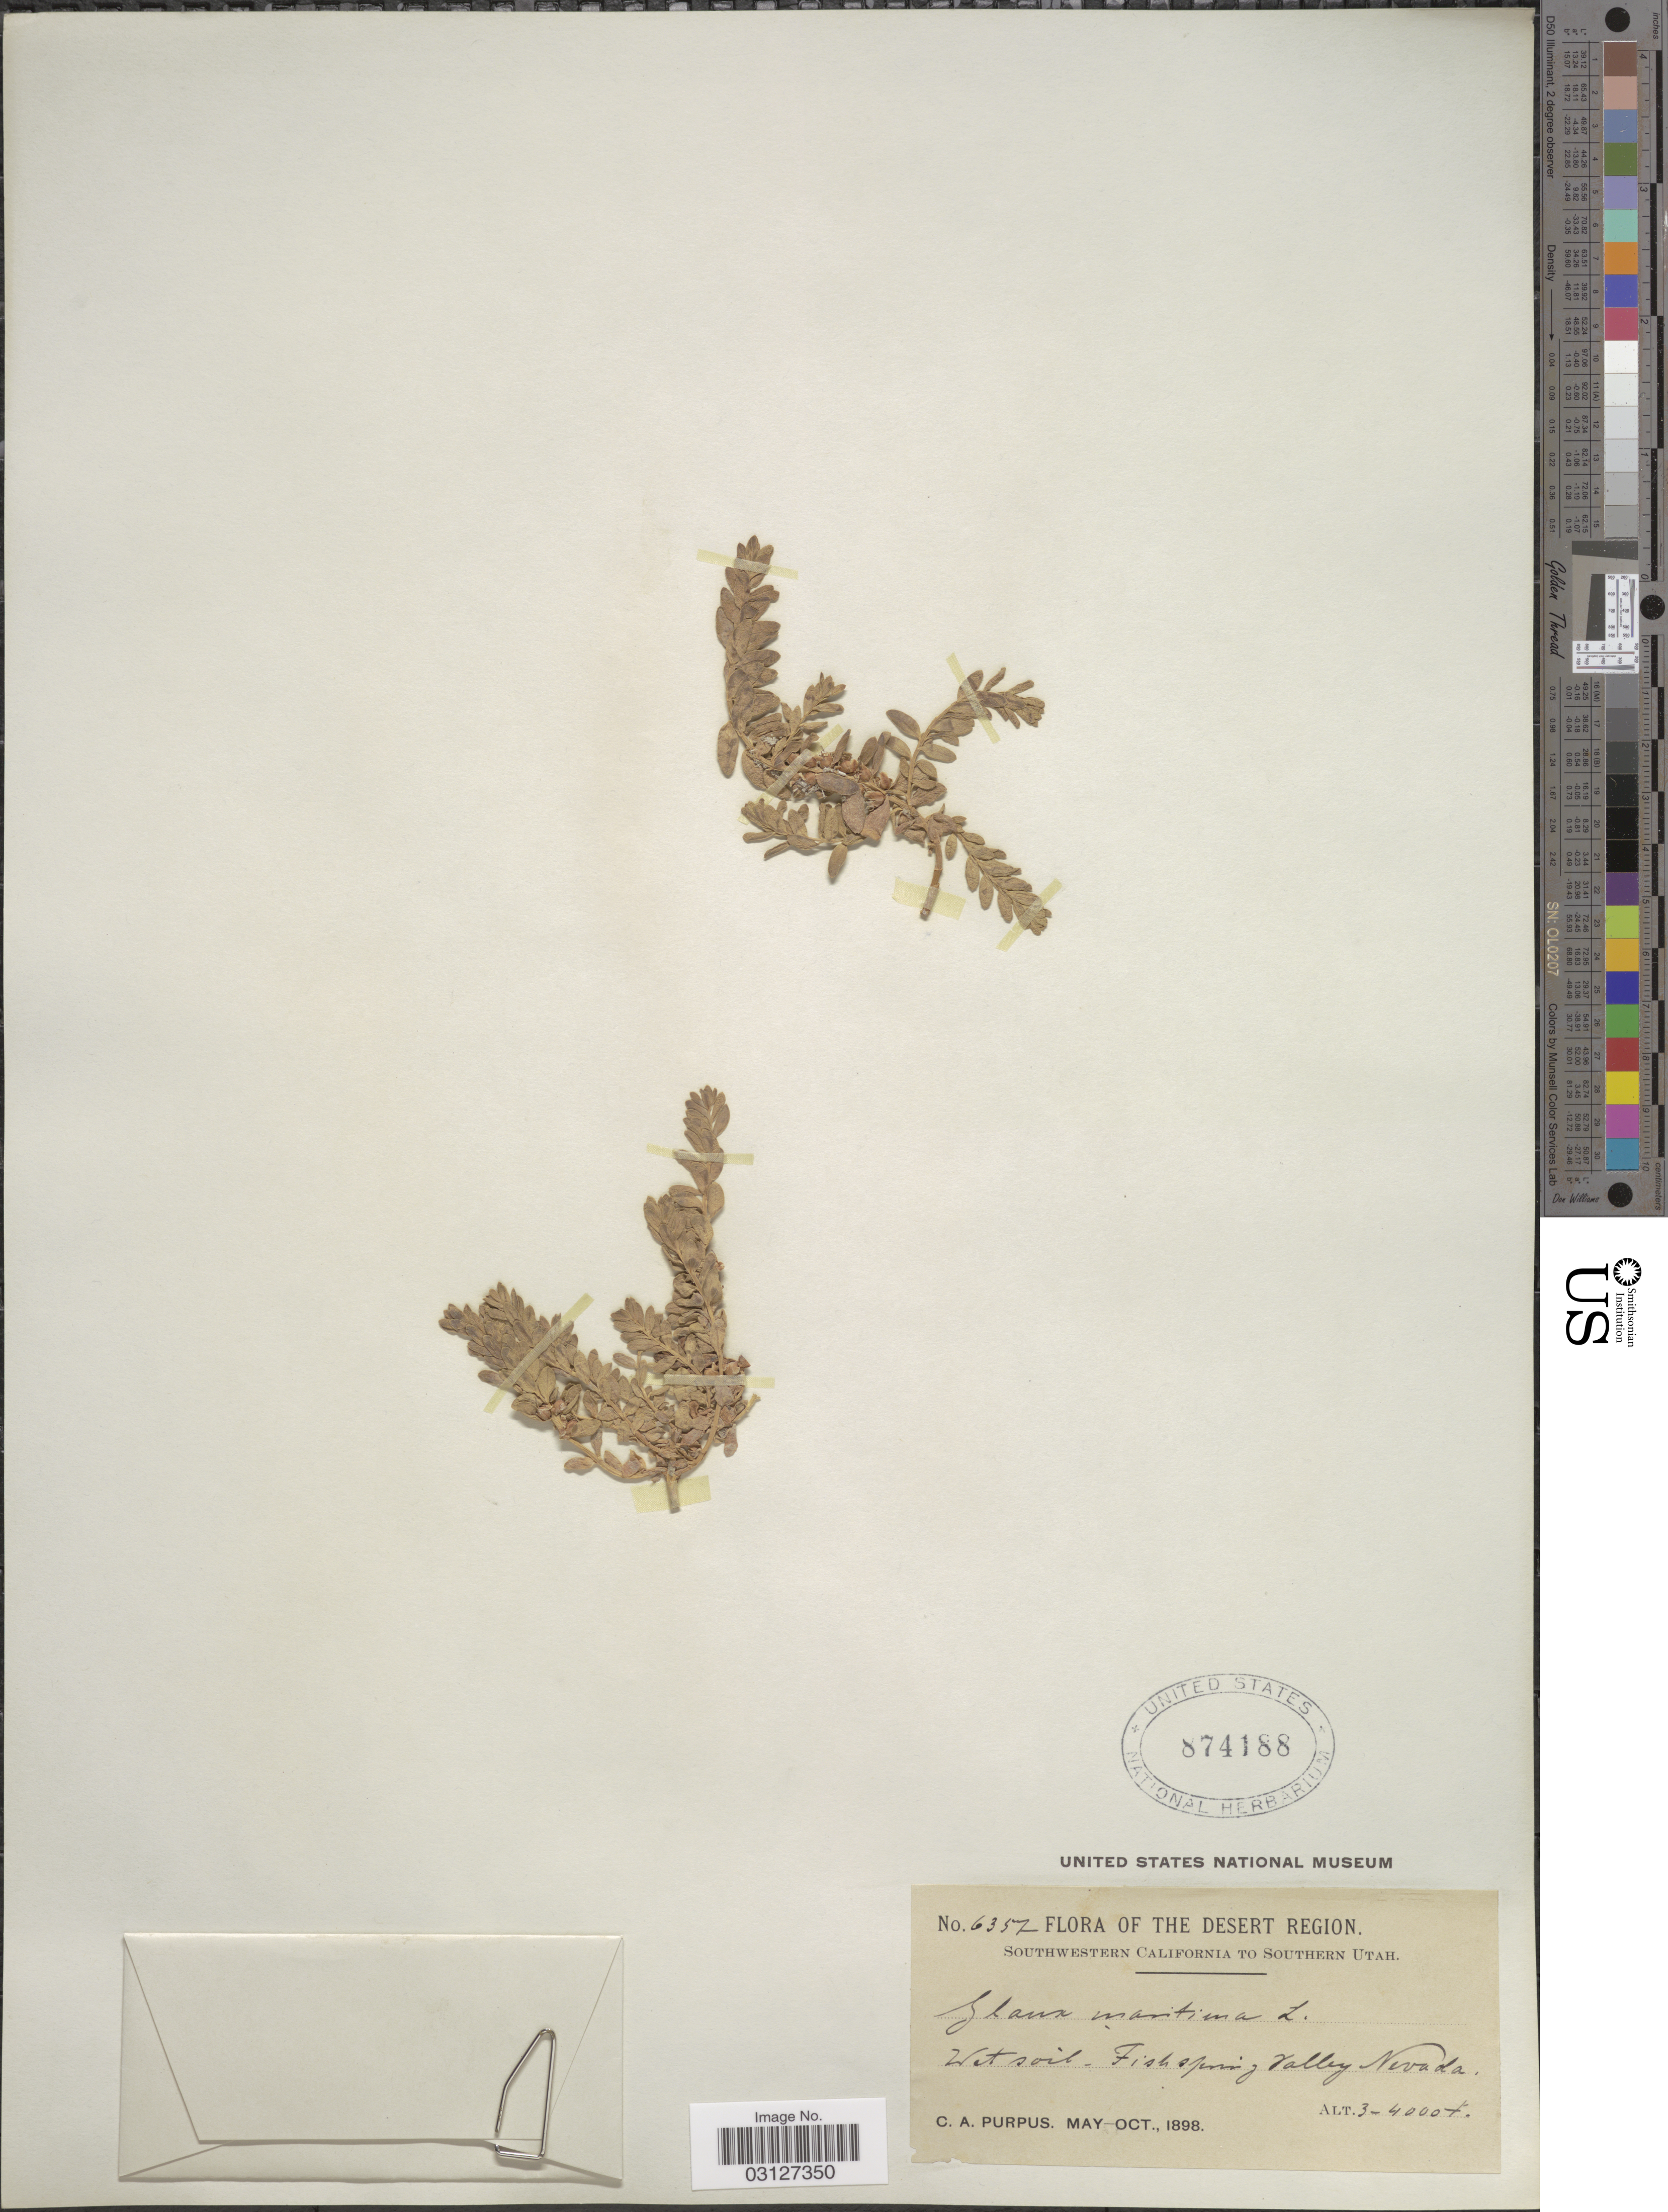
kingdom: Plantae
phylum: Tracheophyta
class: Magnoliopsida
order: Ericales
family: Primulaceae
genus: Glaux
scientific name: Glaux maritima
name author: L.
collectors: C. A. Purpus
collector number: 6357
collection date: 1898-05/1898-10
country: United States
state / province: Nevada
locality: The Desert Region. Fishspring Valley.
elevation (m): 914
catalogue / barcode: US 874188